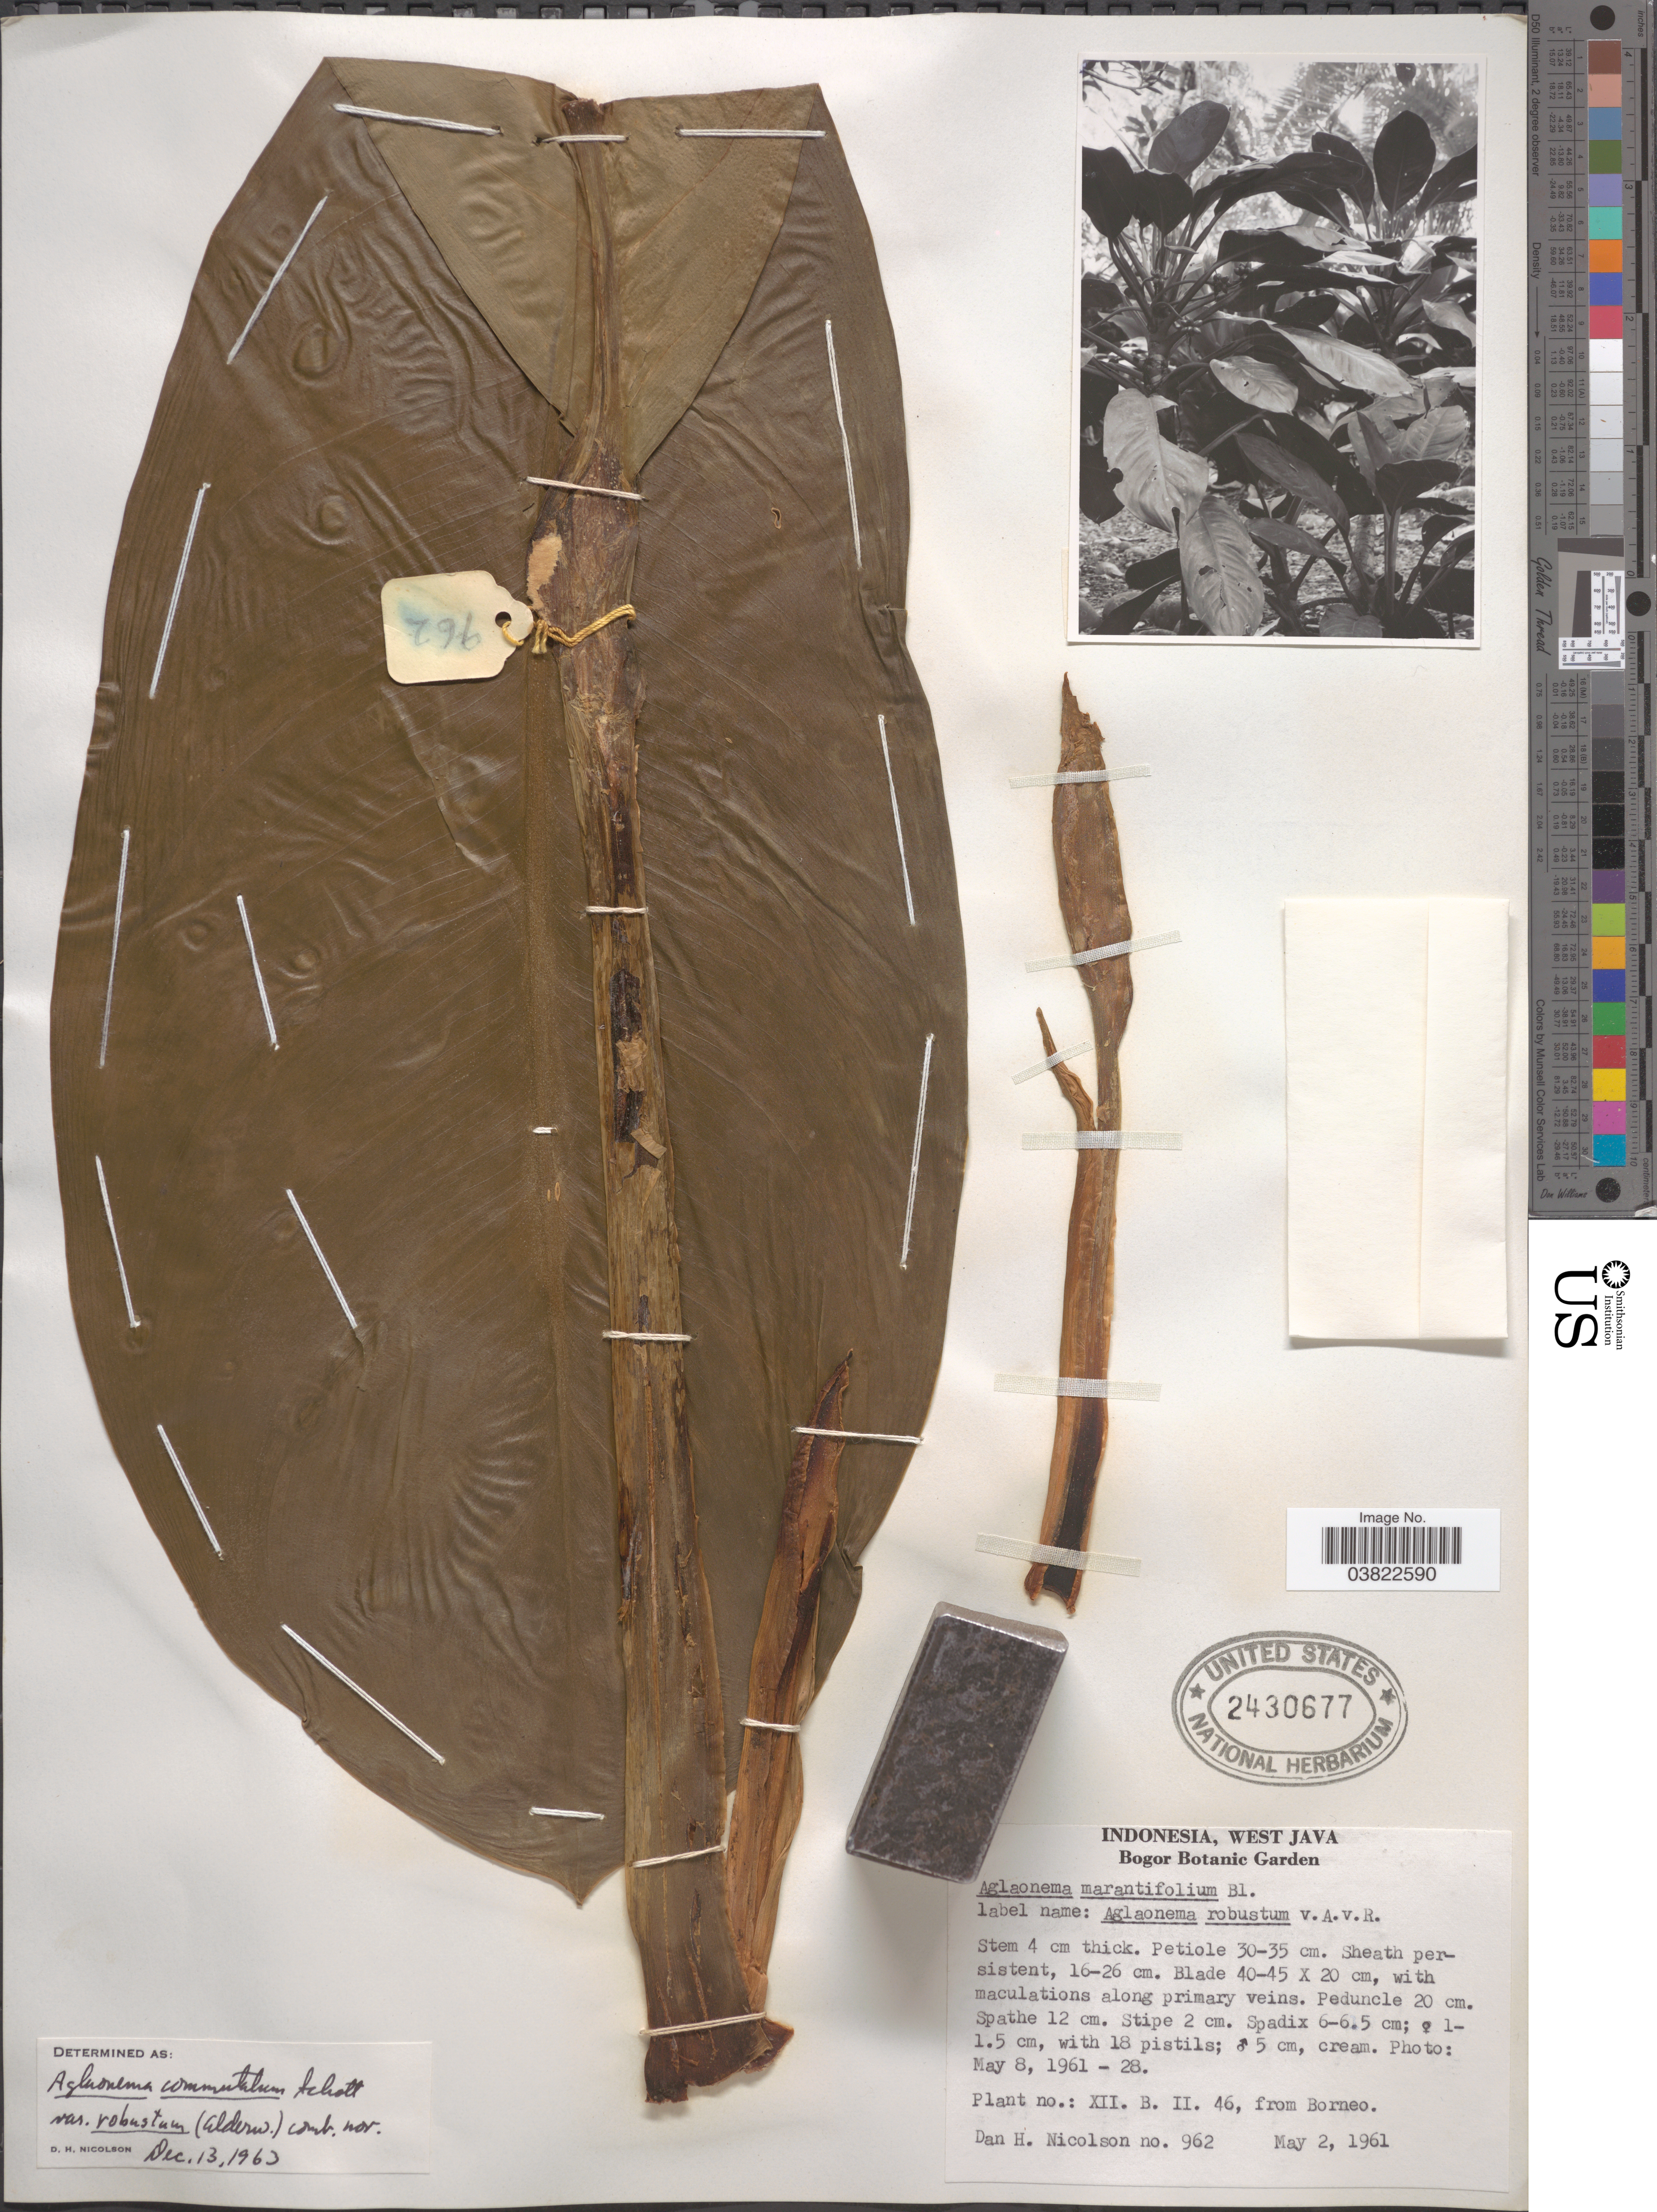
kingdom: Plantae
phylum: Tracheophyta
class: Liliopsida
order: Alismatales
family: Araceae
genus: Aglaonema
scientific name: Aglaonema commutatum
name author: Schott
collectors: D. H. Nicolson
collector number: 962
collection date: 1961-05-02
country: Indonesia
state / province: Java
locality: West Java. Bogor Botanic Garden.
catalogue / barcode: US 2430677